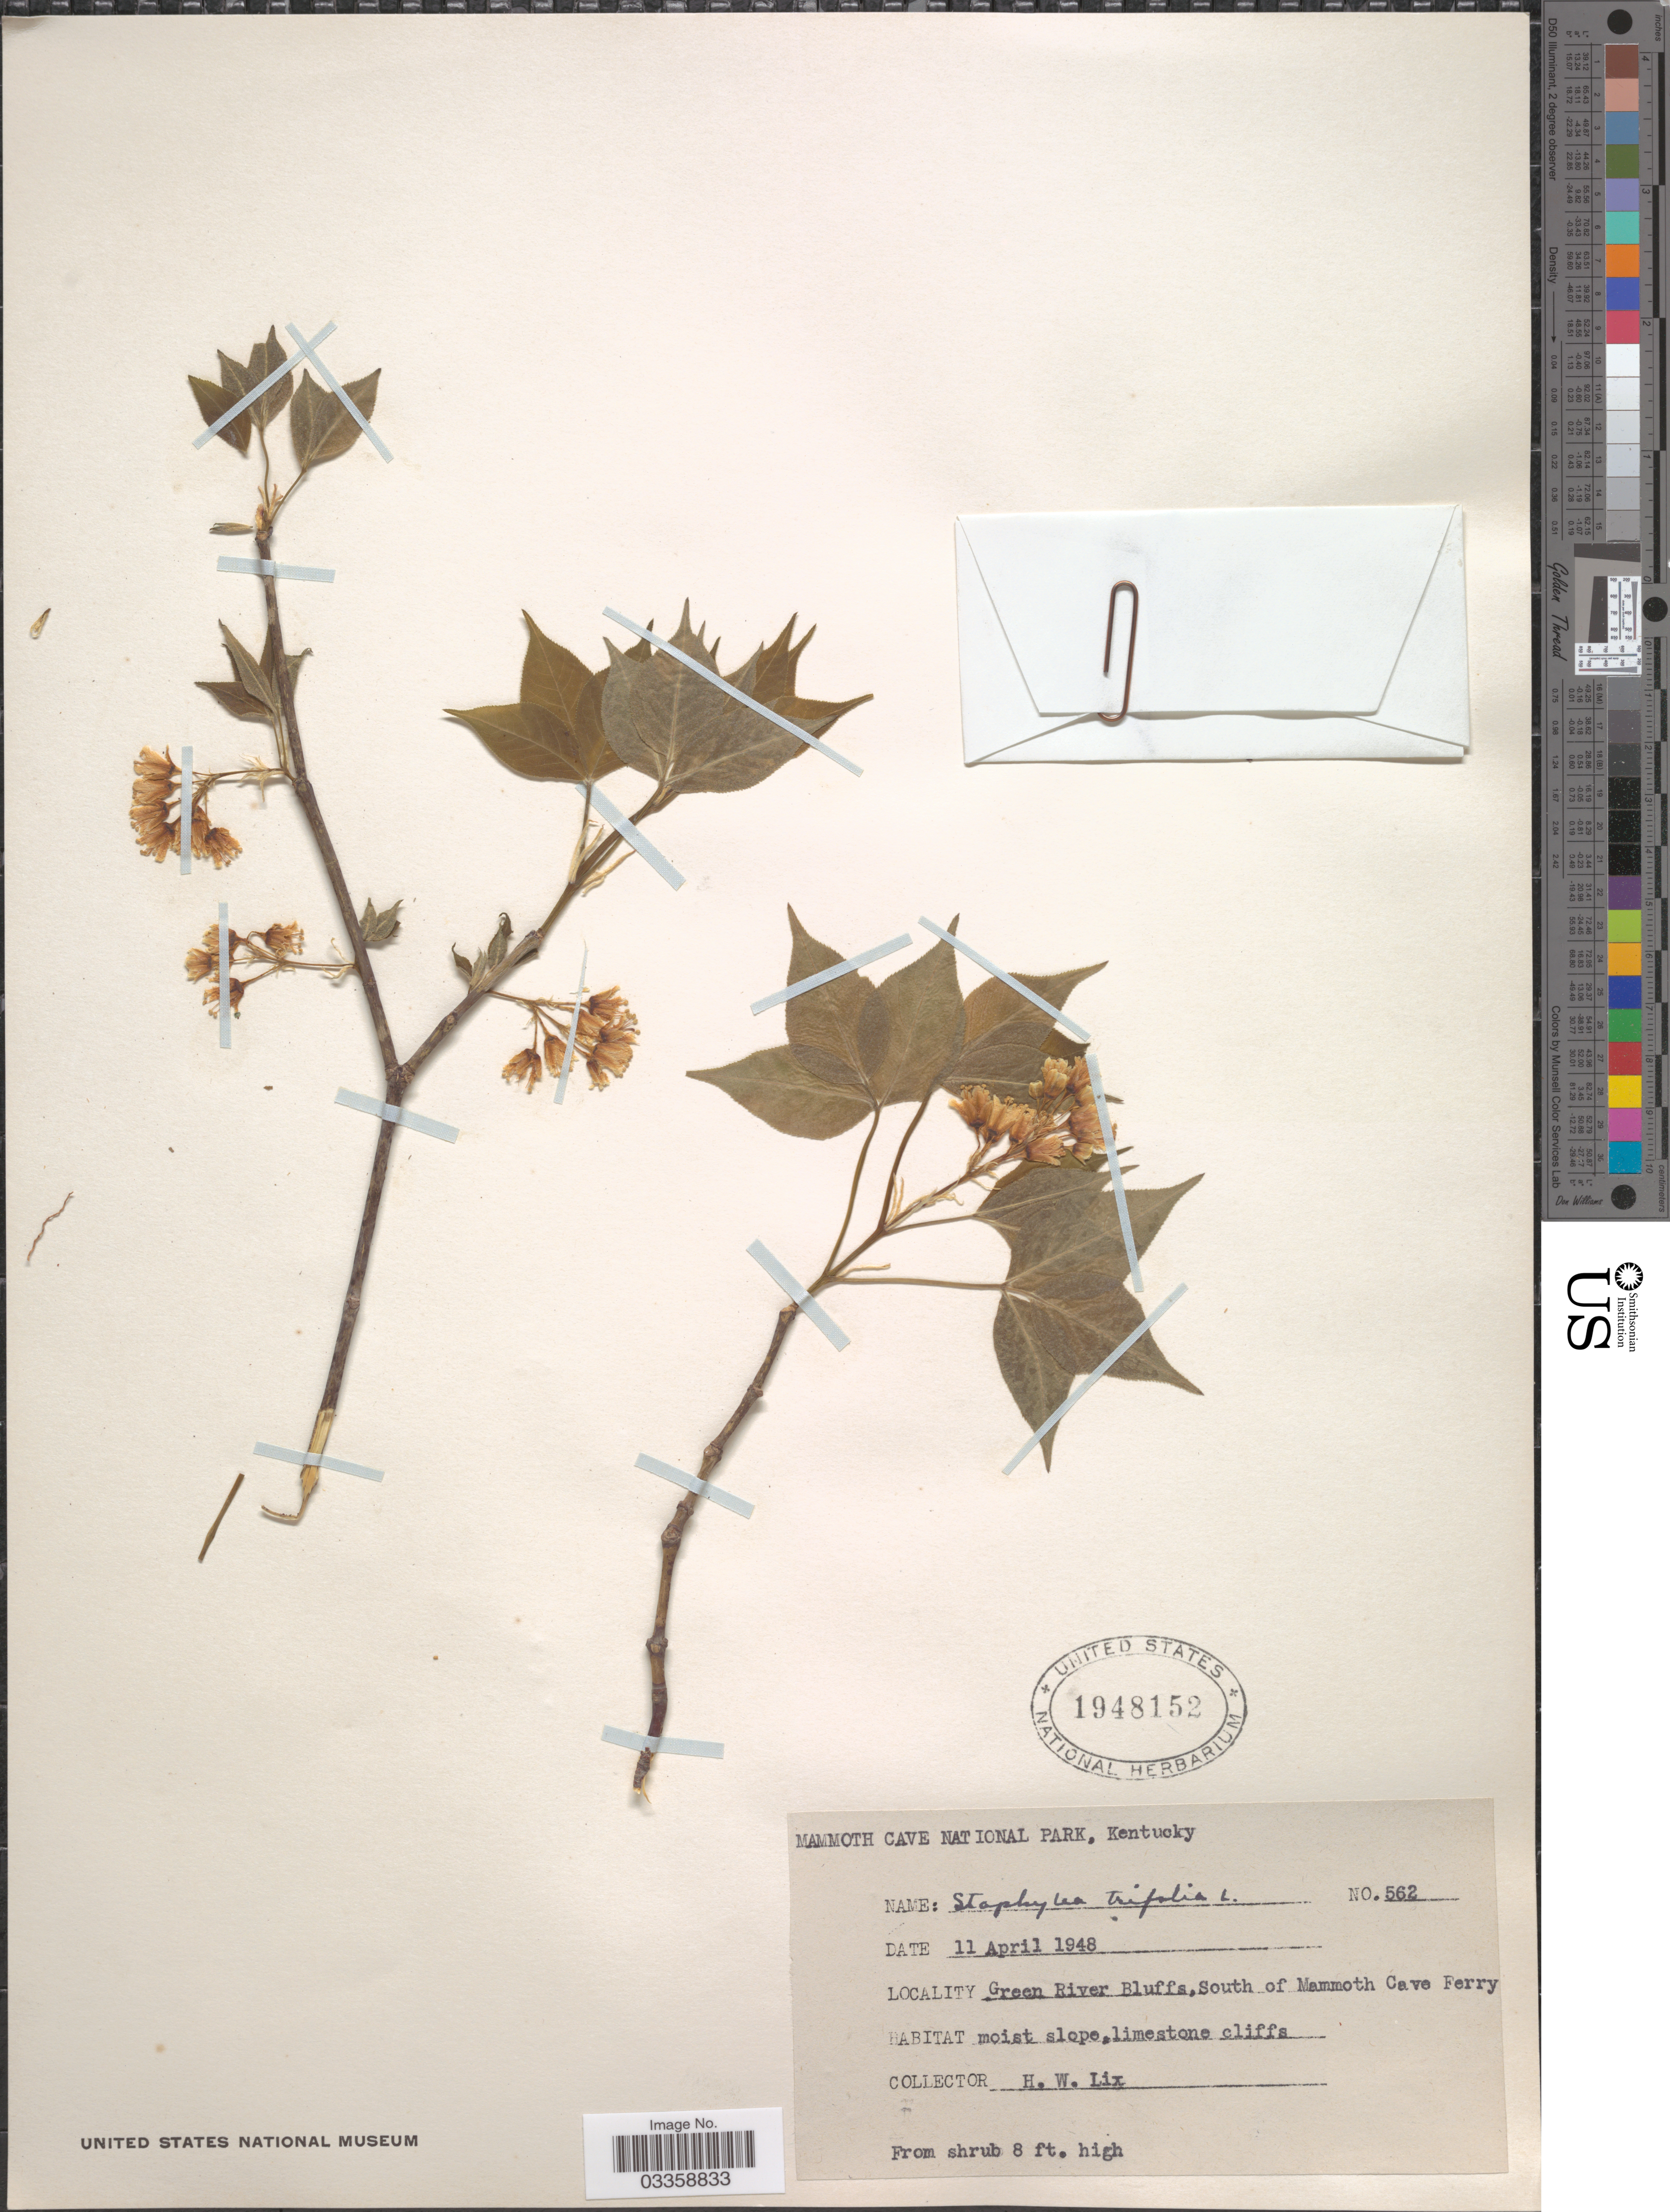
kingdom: Plantae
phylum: Tracheophyta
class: Magnoliopsida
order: Crossosomatales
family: Staphyleaceae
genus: Staphylea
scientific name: Staphylea trifolia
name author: L.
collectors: H. W. Lix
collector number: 562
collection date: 1948-04-11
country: United States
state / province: Kentucky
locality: Mammoth Cave National Park. Green River Bluffs, South of Mammoth Cave Ferry.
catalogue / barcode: US 1948152